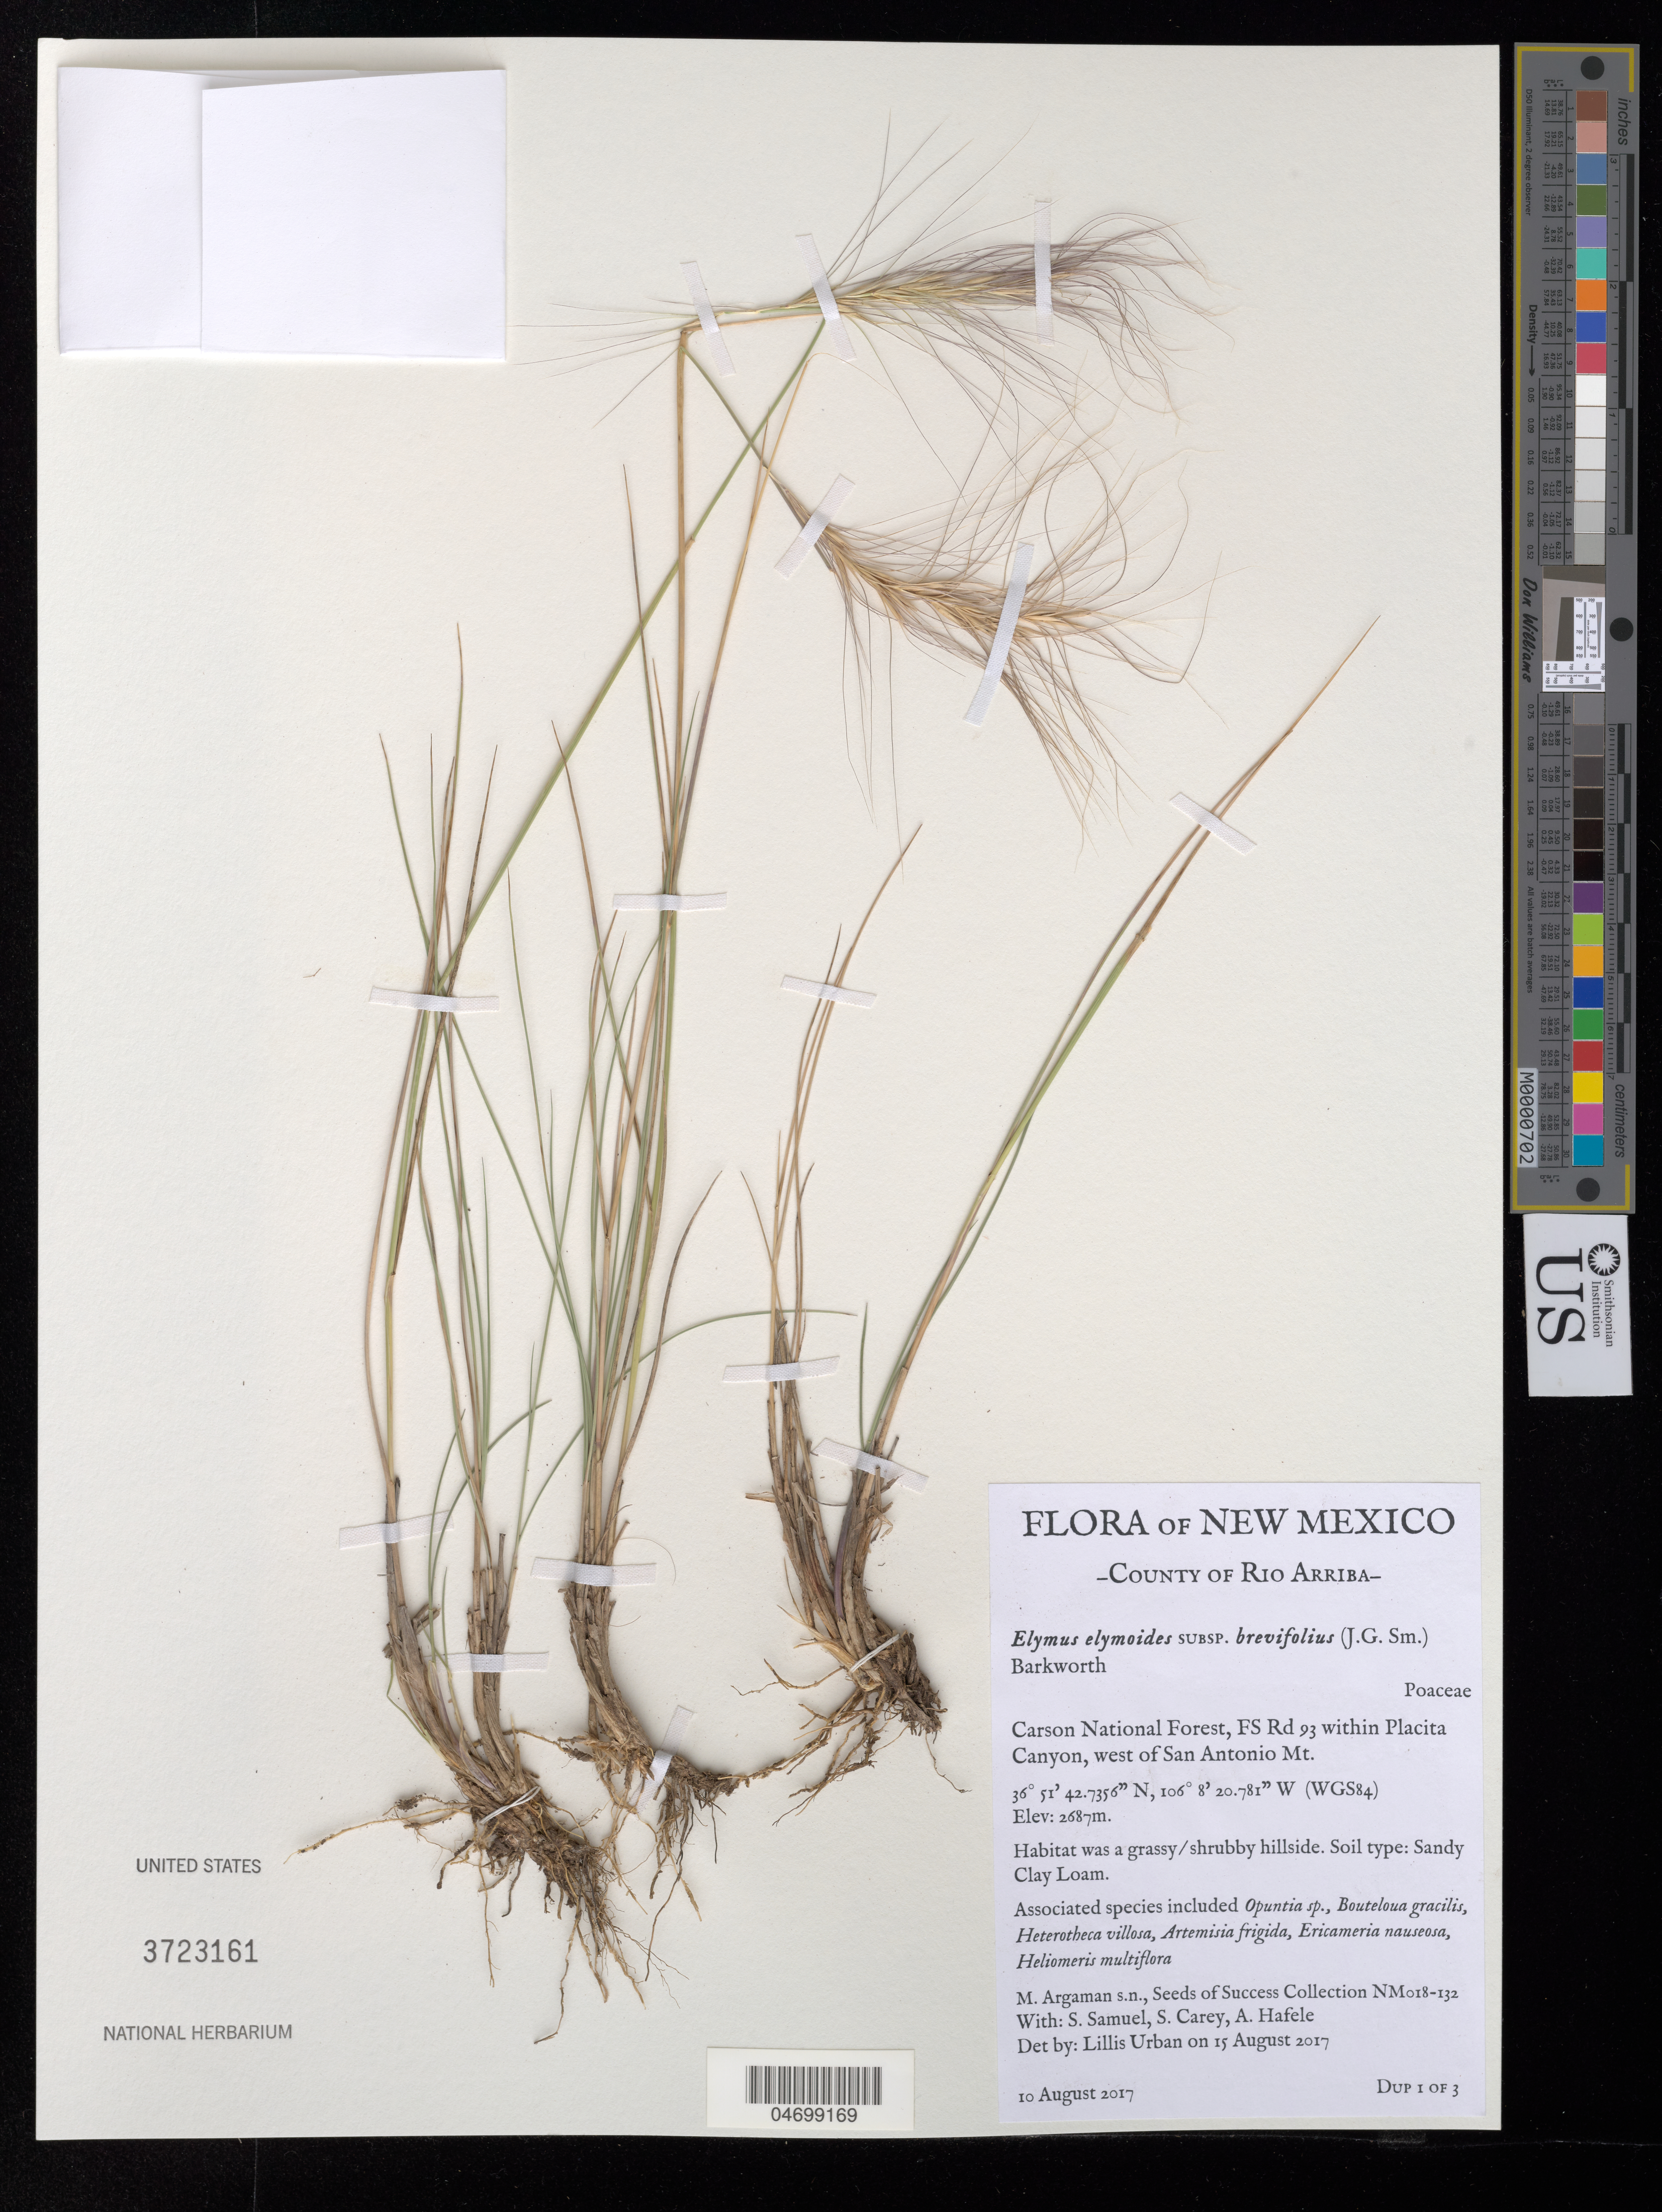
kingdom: Plantae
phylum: Tracheophyta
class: Liliopsida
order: Poales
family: Poaceae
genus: Elymus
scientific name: Elymus elymoides subsp. brevifolius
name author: (J.G. Sm.) Barkworth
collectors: M. Argaman, E. Samuel, S. Carey & A. Hafele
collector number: NM018-132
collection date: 2017-08-10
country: United States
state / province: New Mexico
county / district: Rio Arriba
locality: Carson National Forest, FS Rd 93 within Placita Canyon, W of San Antonio Mt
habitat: grassy/ shrubby hillside.Sandy clay loam.With Opuntia sp., Bouteloua gracilis, Artemisia frigida, etc.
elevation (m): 2687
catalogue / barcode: US 3723161